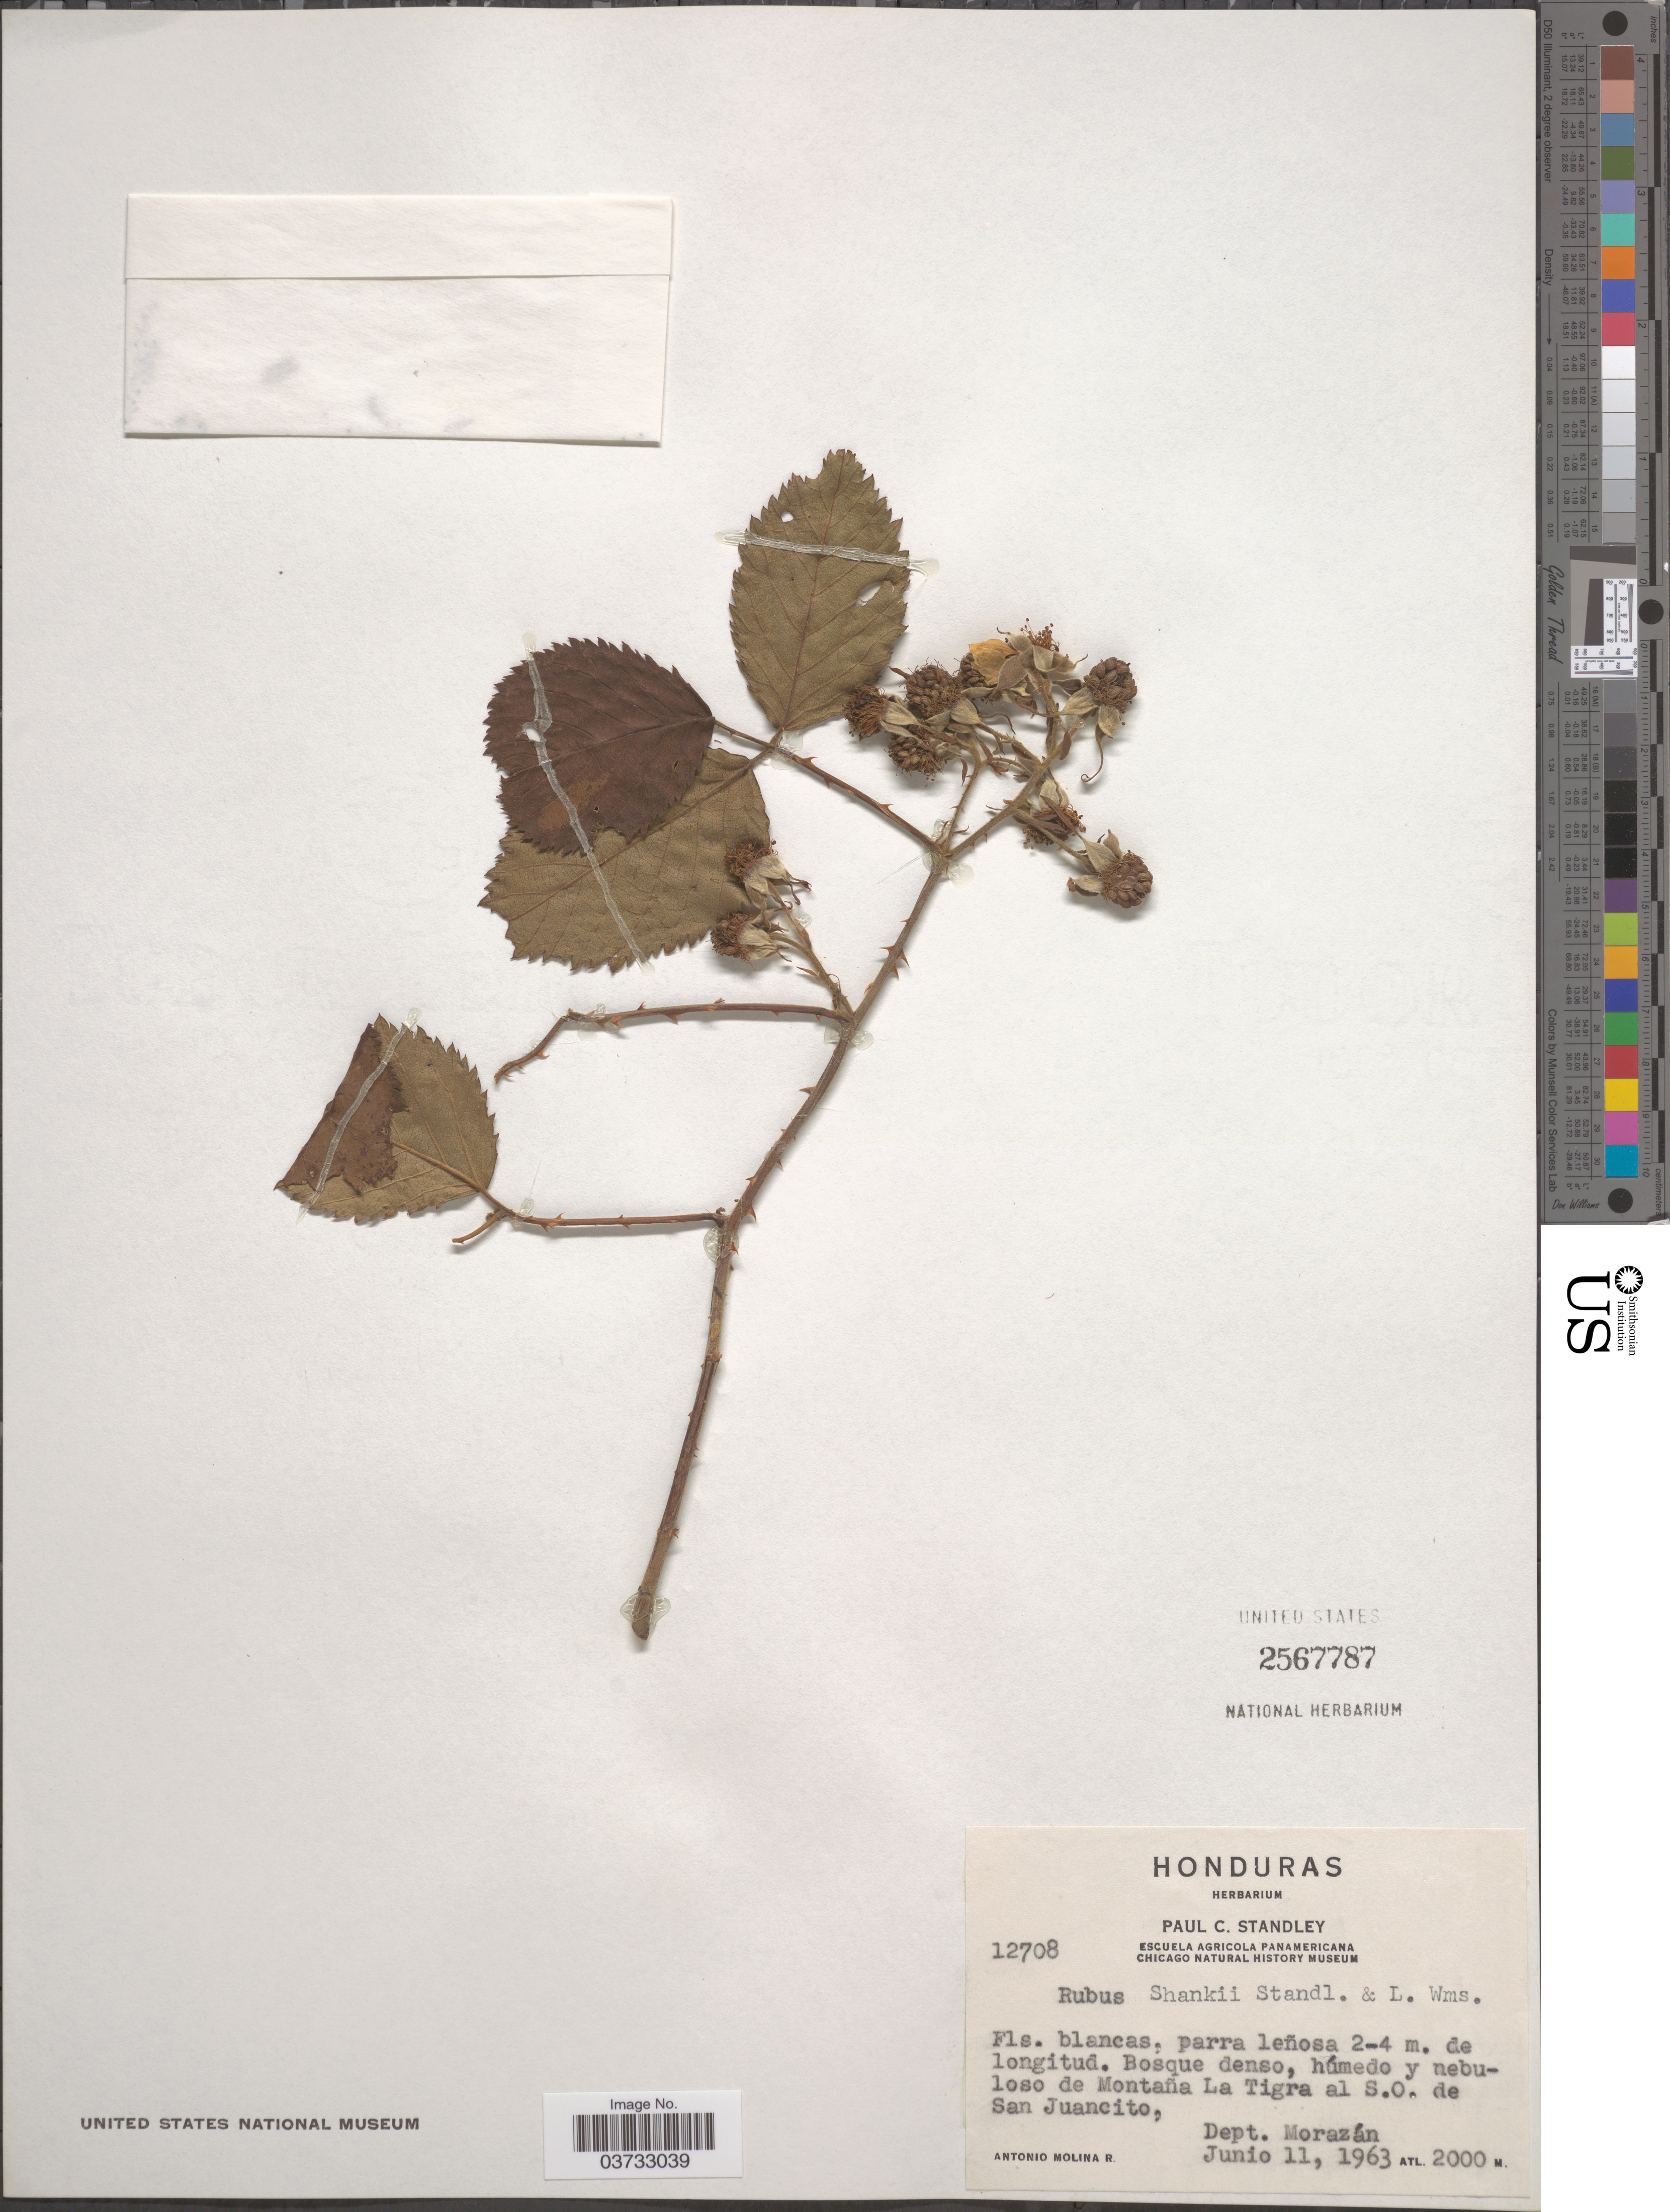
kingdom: Plantae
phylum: Tracheophyta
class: Magnoliopsida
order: Rosales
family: Rosaceae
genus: Rubus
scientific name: Rubus shankii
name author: Standl. & L.O. Williams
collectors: A. Molina R.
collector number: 12708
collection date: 1963-06-11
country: Honduras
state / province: Fco. Morazán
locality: Bosque denso, húmedo y nebuloso de Montaña La Tigra al S.O. de San Juancito, Dept. Morazán.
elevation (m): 2000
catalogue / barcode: US 2567787